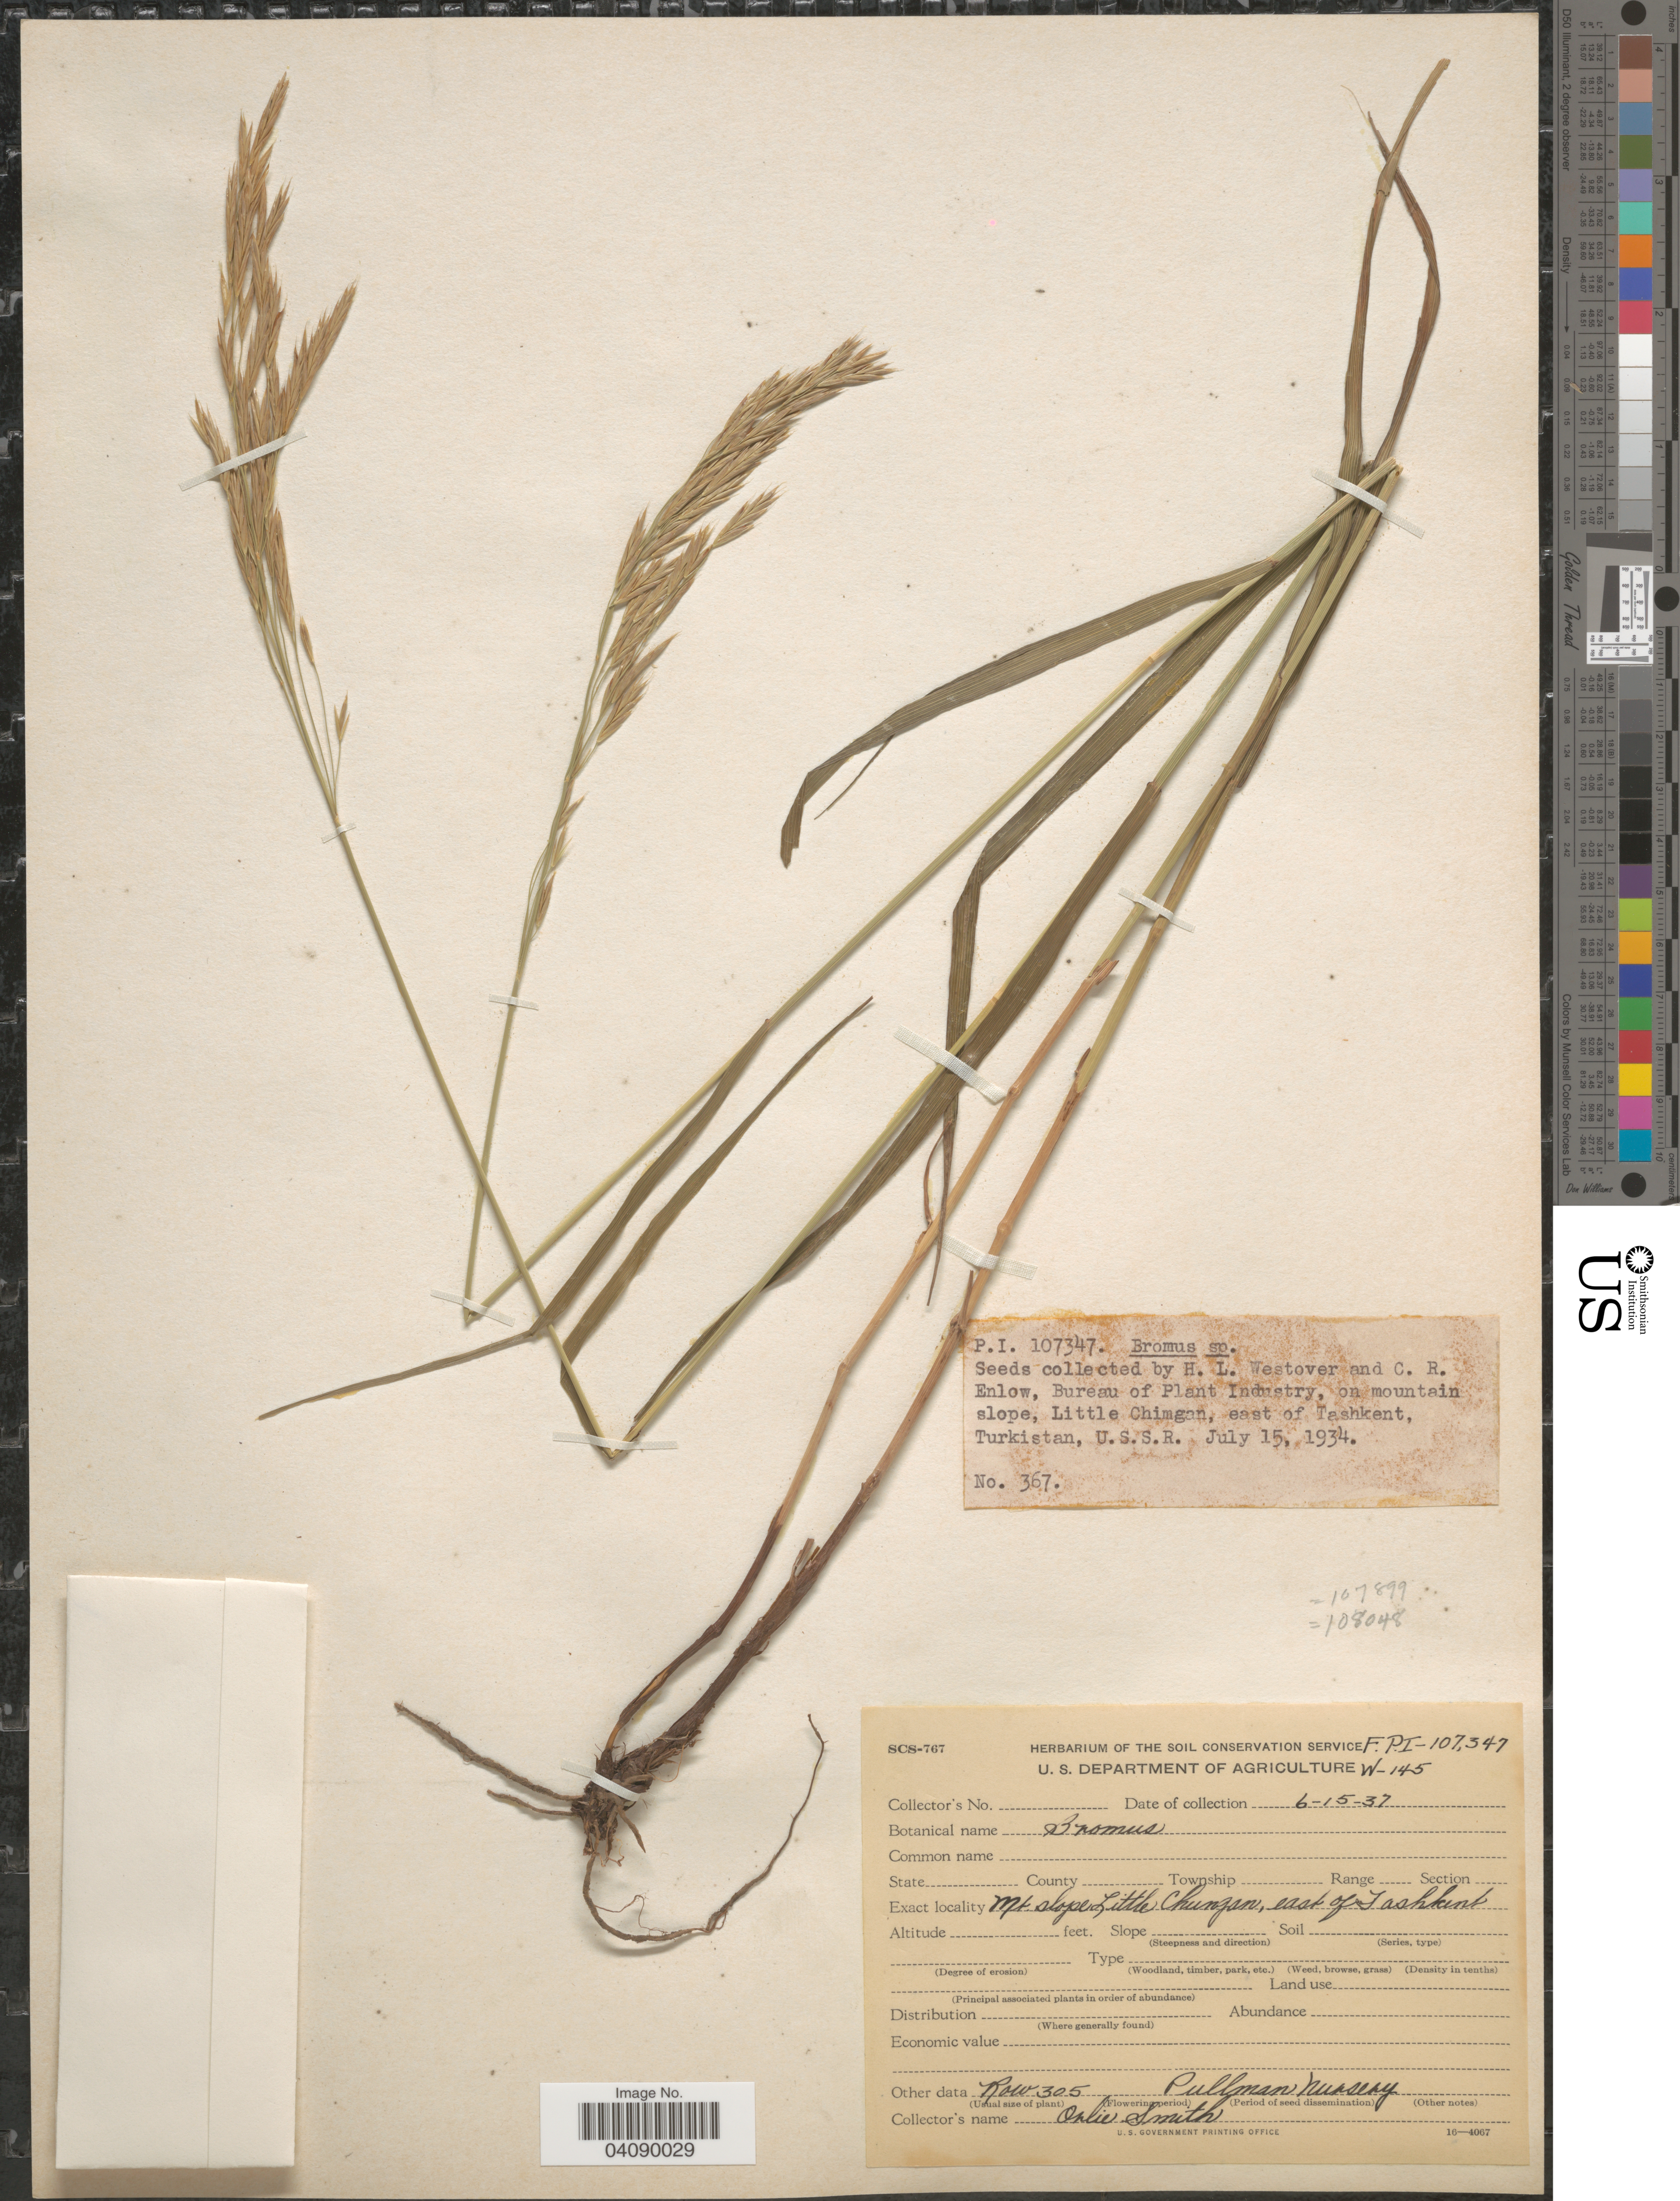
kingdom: Plantae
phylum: Tracheophyta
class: Liliopsida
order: Poales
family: Poaceae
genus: Bromus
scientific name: Bromus sp.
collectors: O. Smith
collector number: F.P.I.107347/W-145?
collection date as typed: Transcribed d/m/y: 15/6/37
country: Uzbekistan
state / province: Toshkent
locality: Mt. slopes Little Chimgan, east of Tashkent. Row 305. Pullman nursery.